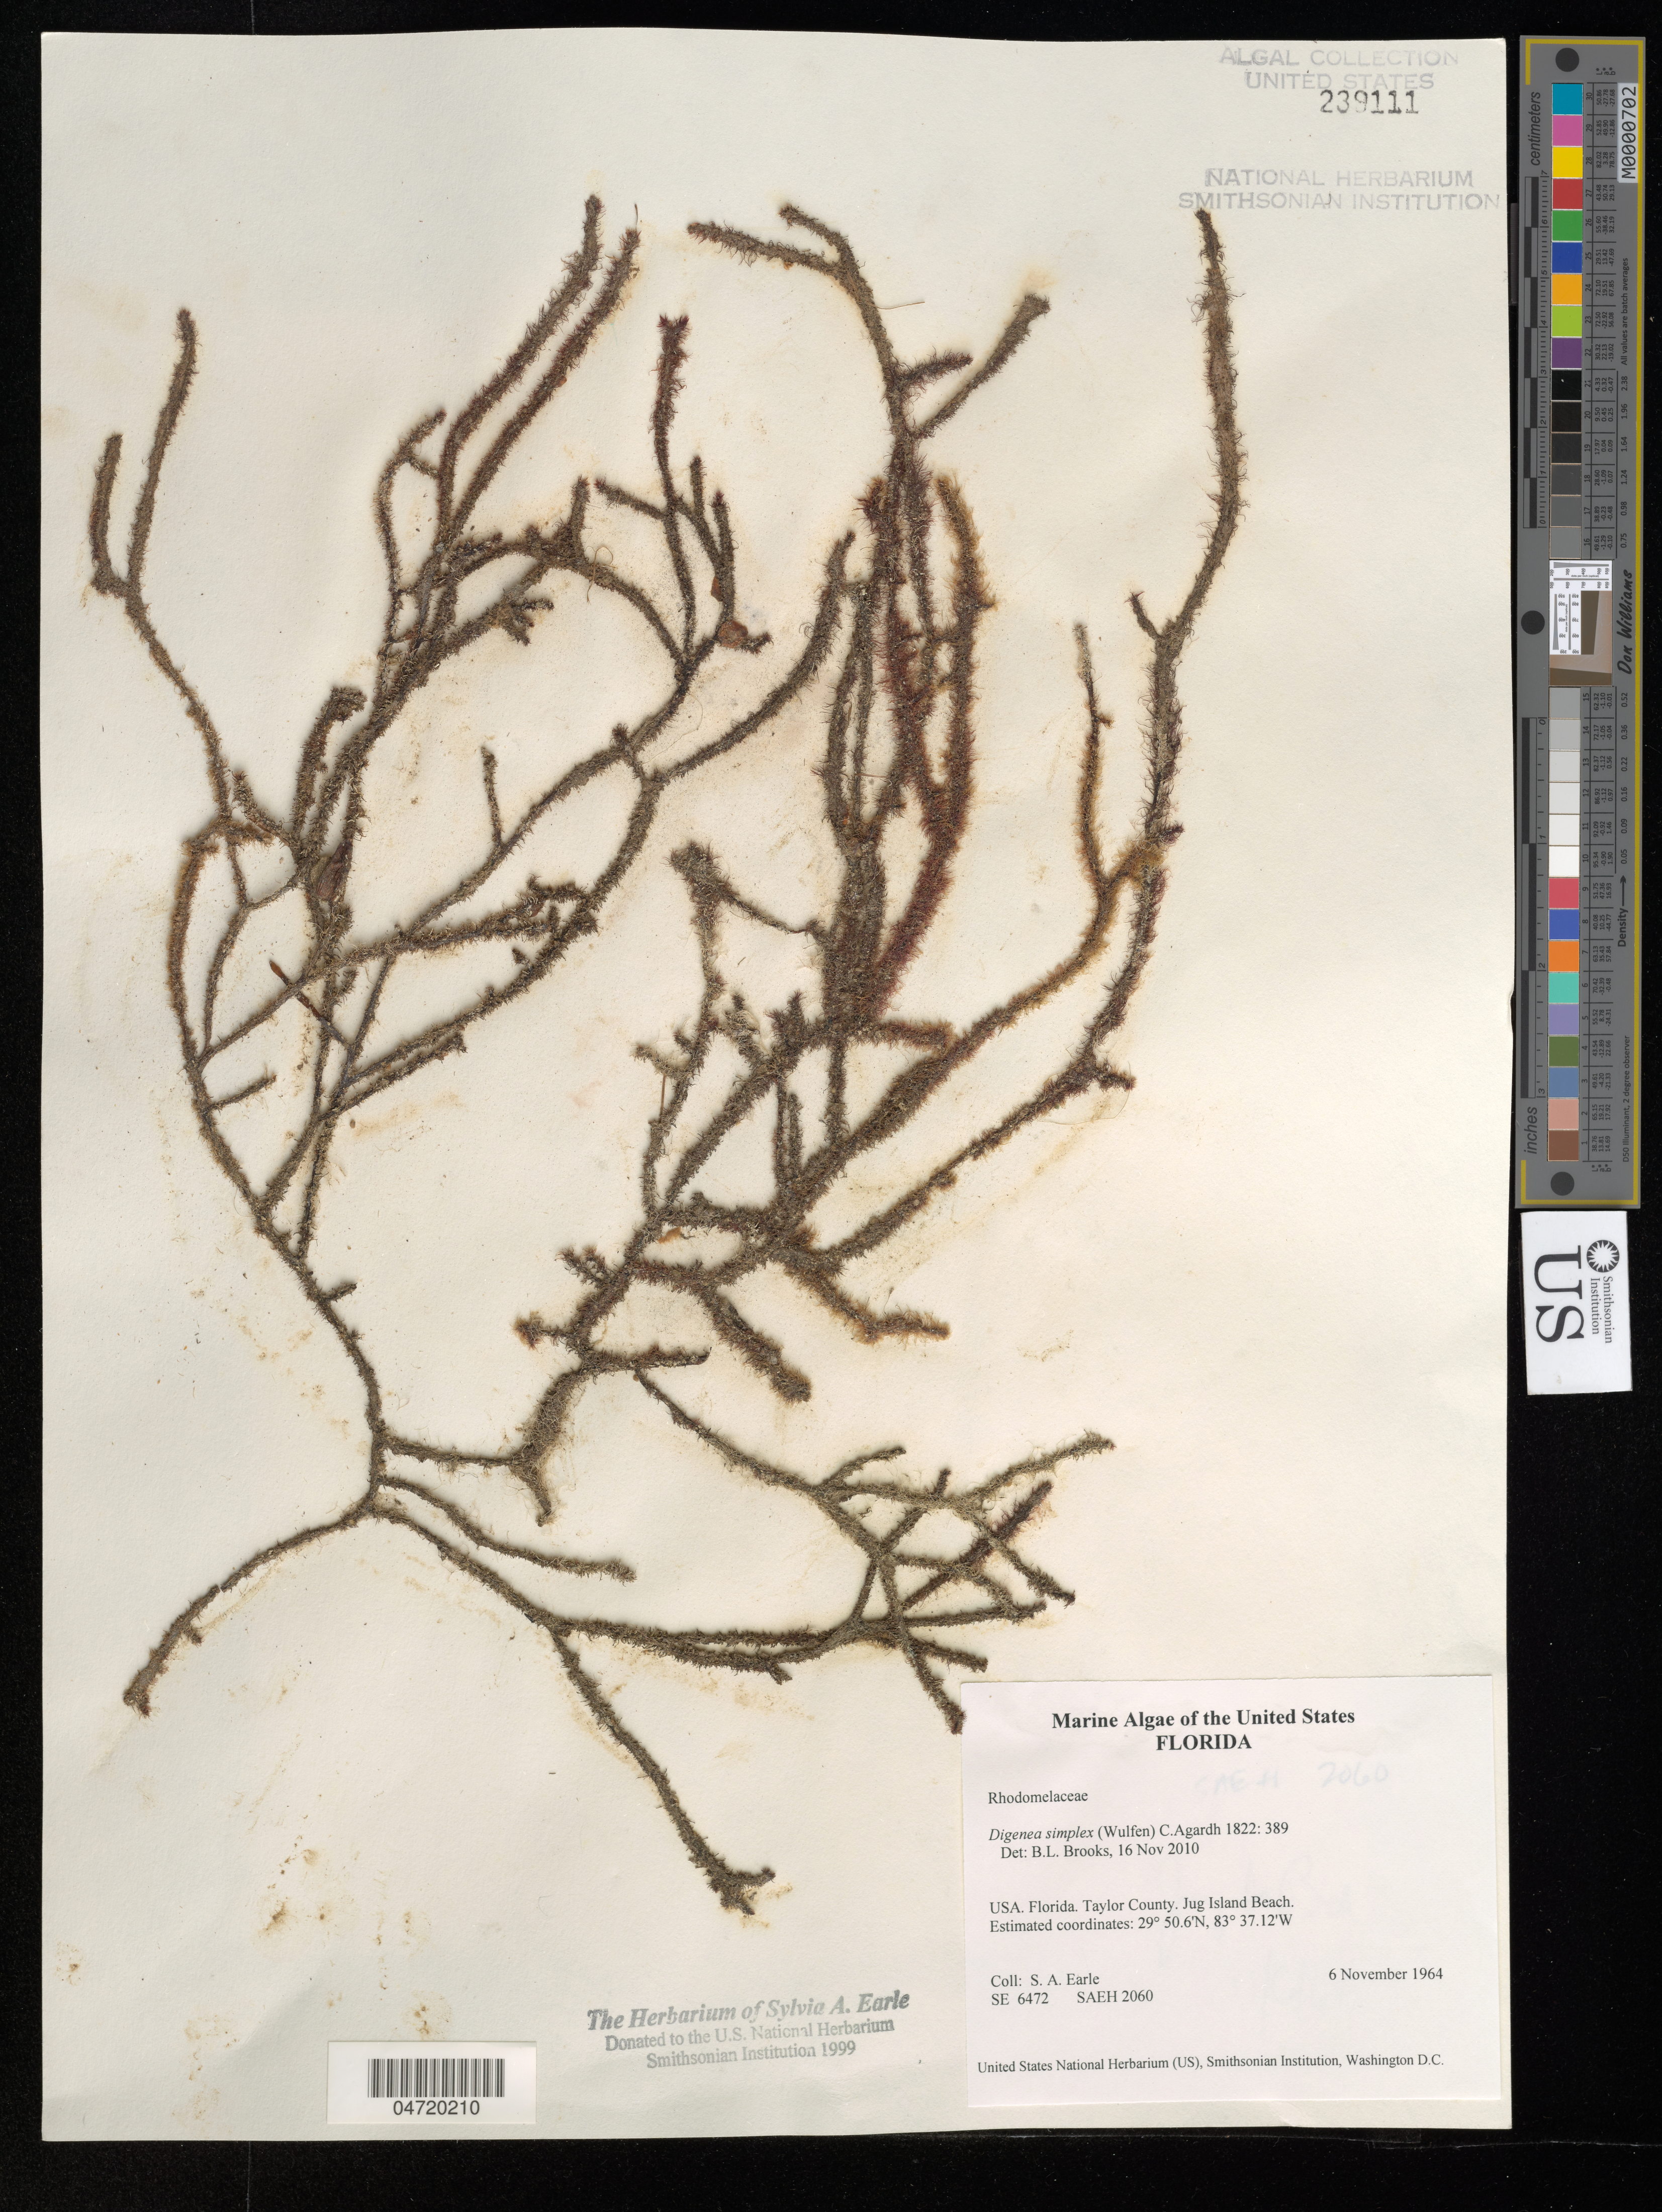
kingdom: Plantae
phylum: Rhodophyta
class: Florideophyceae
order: Ceramiales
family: Rhodomelaceae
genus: Digenea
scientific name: Digenea simplex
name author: (Wulfen) C. Agardh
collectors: S. A. Earle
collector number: SE6472/SAEH2060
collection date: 1964-11-06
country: United States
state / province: Florida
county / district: Taylor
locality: Taylor County. Jug Island Beach.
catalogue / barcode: US 239111